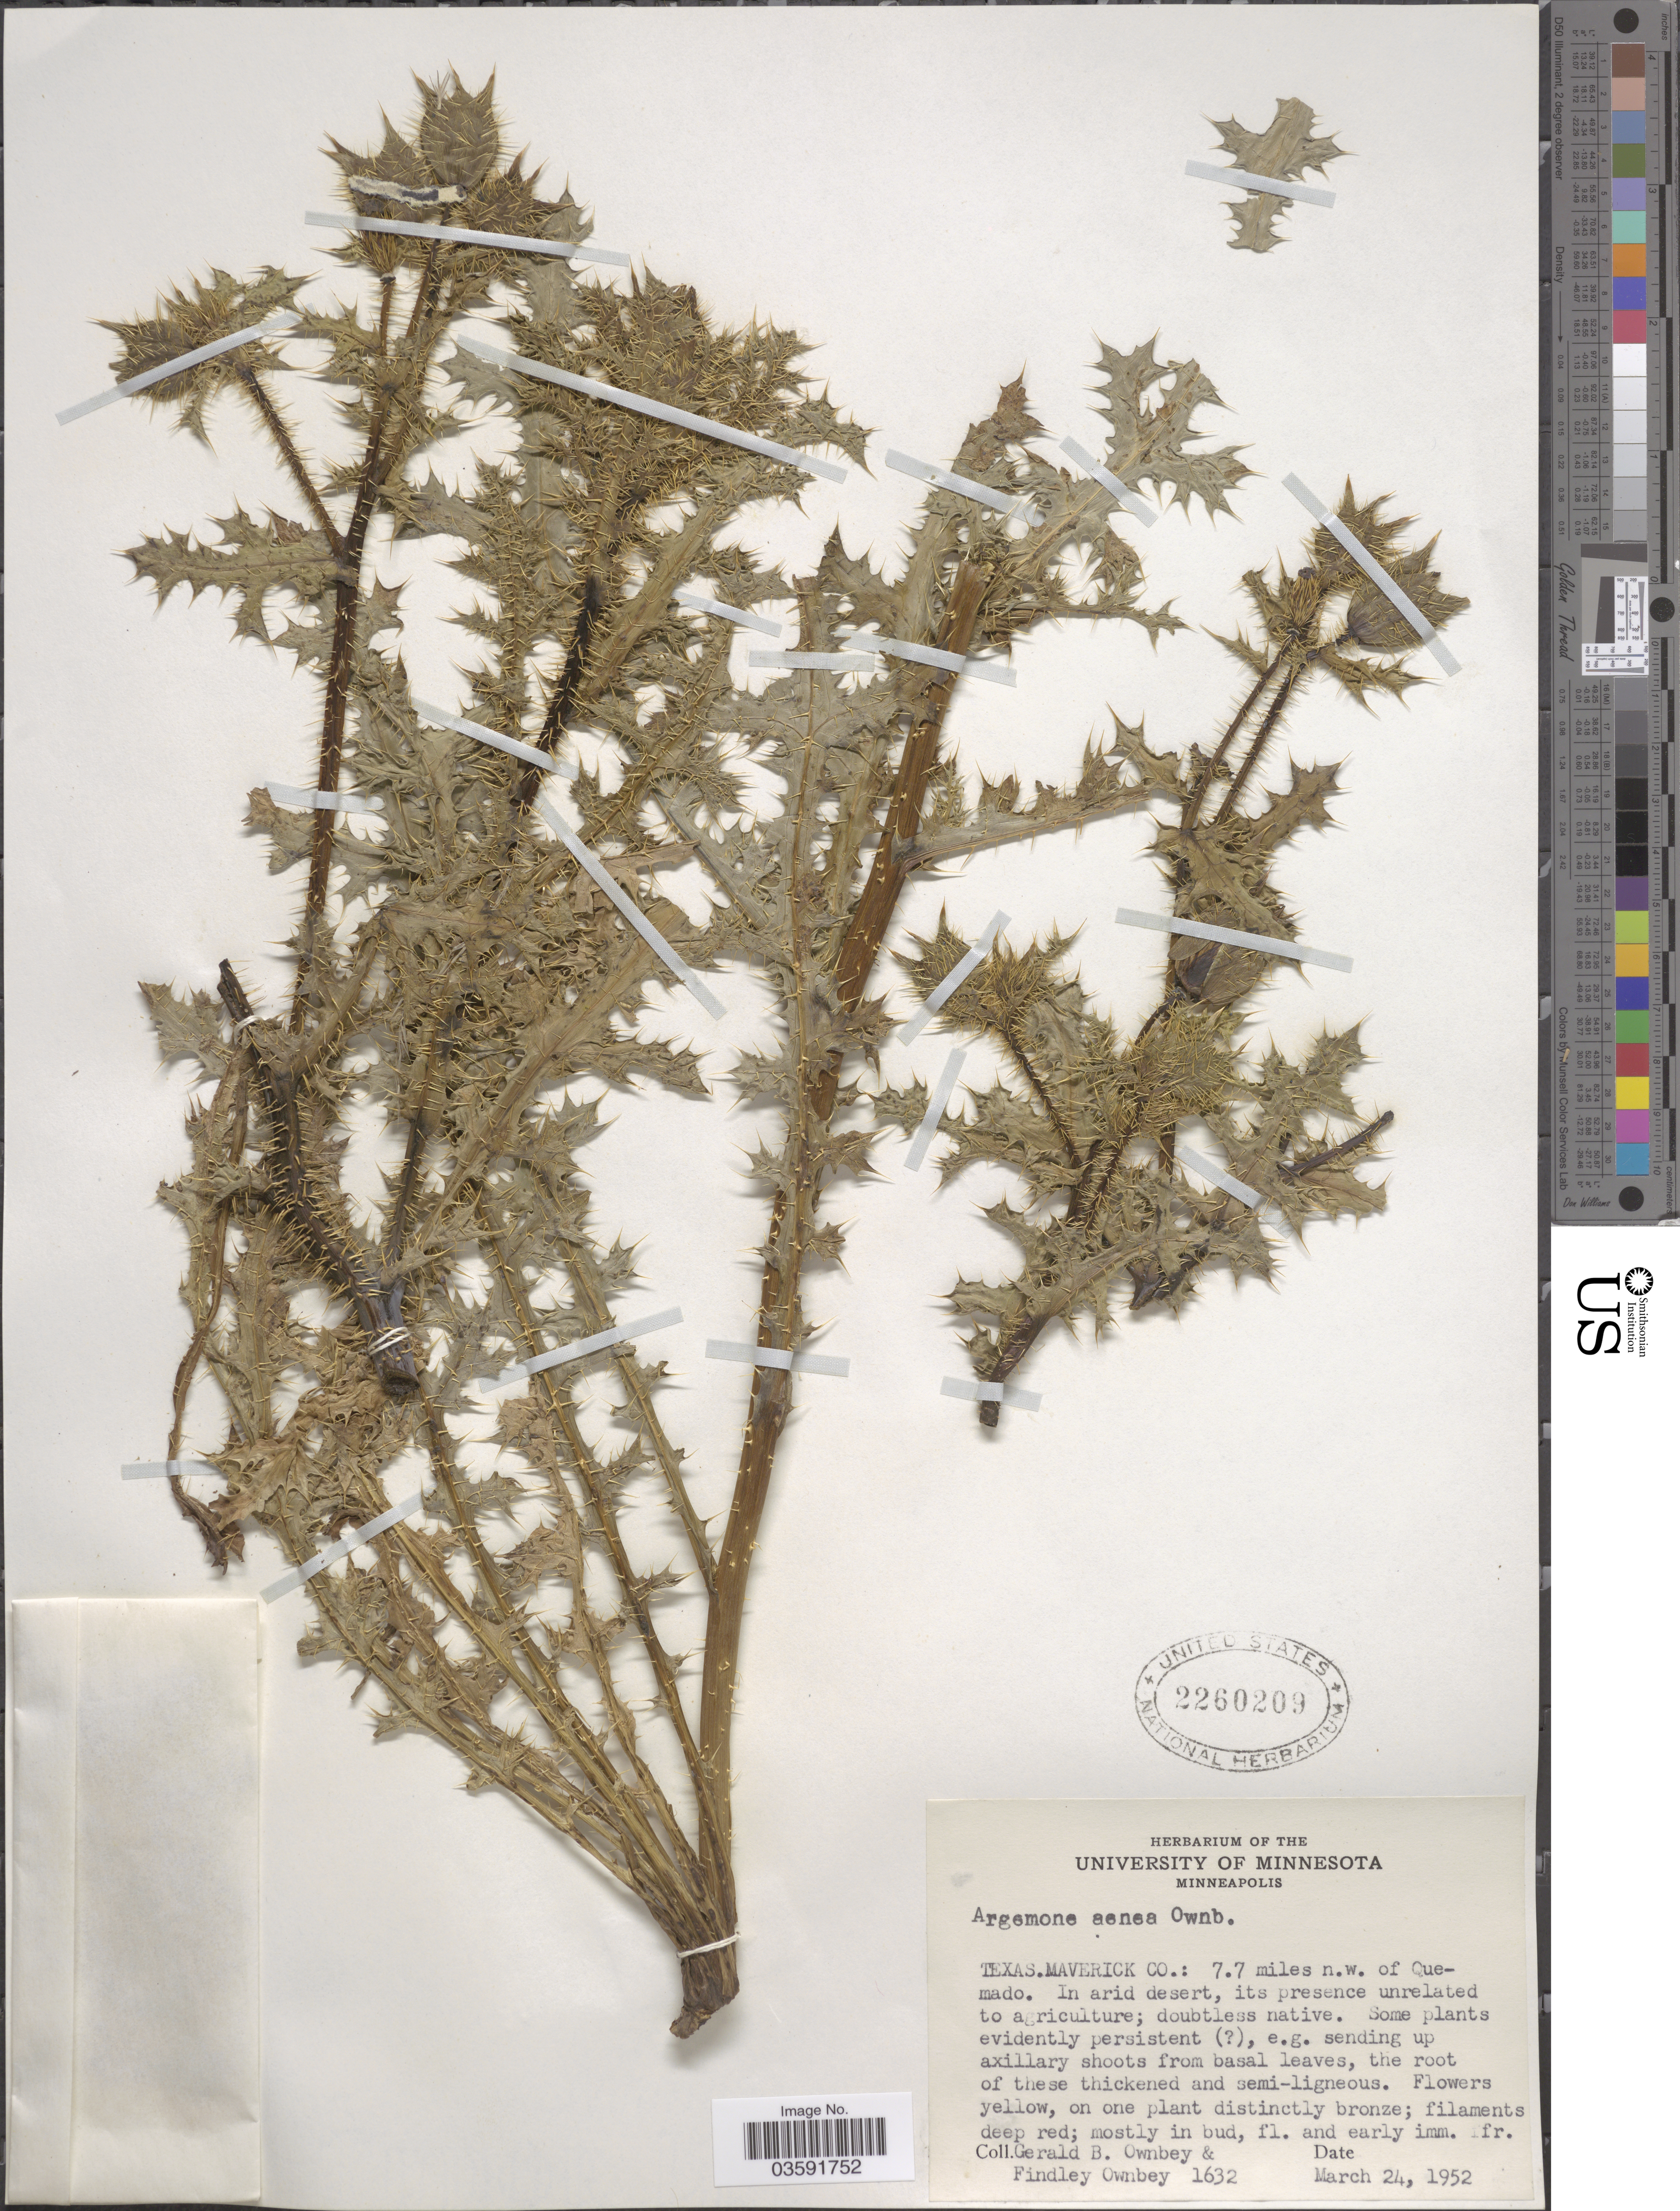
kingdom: Plantae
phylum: Tracheophyta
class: Magnoliopsida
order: Ranunculales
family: Papaveraceae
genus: Argemone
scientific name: Argemone aenea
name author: G.B. Ownbey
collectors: G. B. Ownbey & F. Ownbey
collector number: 1632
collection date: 1952-03-24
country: United States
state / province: Texas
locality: Maverick Co.: 7.7 miles n.w. of Quemado.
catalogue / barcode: US 2260209